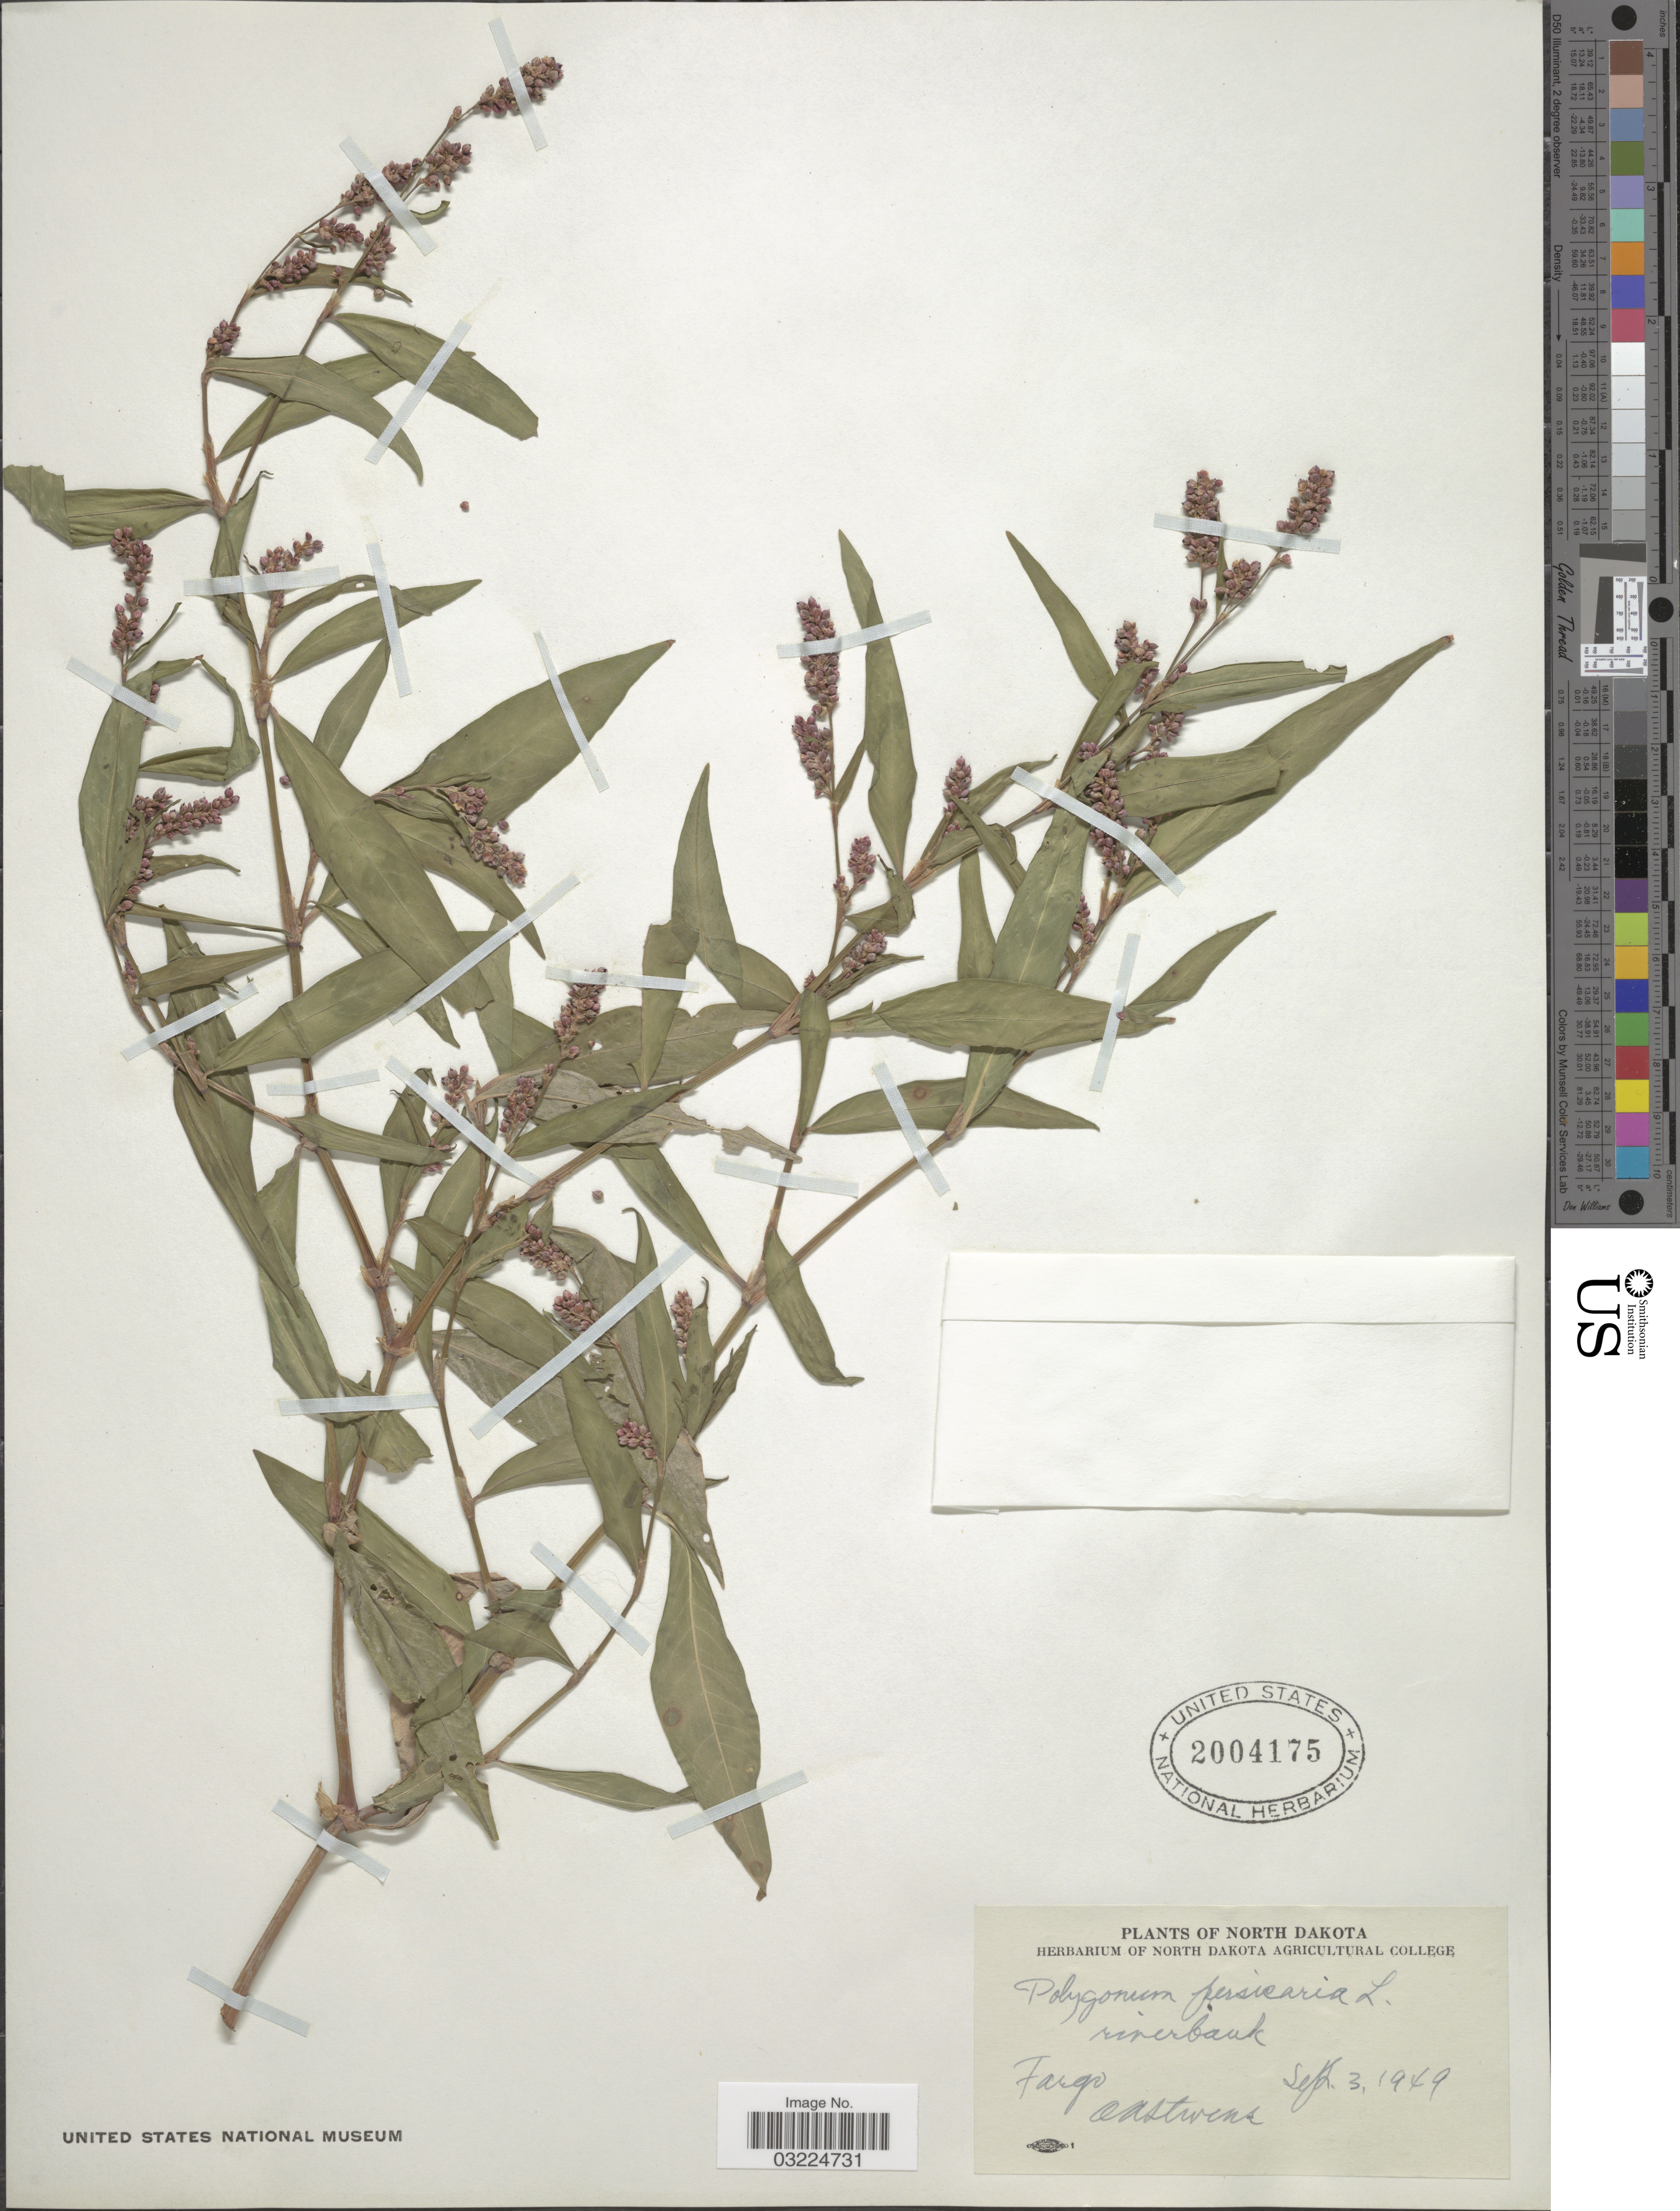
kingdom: Plantae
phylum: Tracheophyta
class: Magnoliopsida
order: Caryophyllales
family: Polygonaceae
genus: Persicaria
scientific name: Persicaria maculosa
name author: S.F. Gray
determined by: Atha, D. E.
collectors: O. A. Stevens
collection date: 1949-09-03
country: United States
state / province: North Dakota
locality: Fargo.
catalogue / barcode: US 2004175